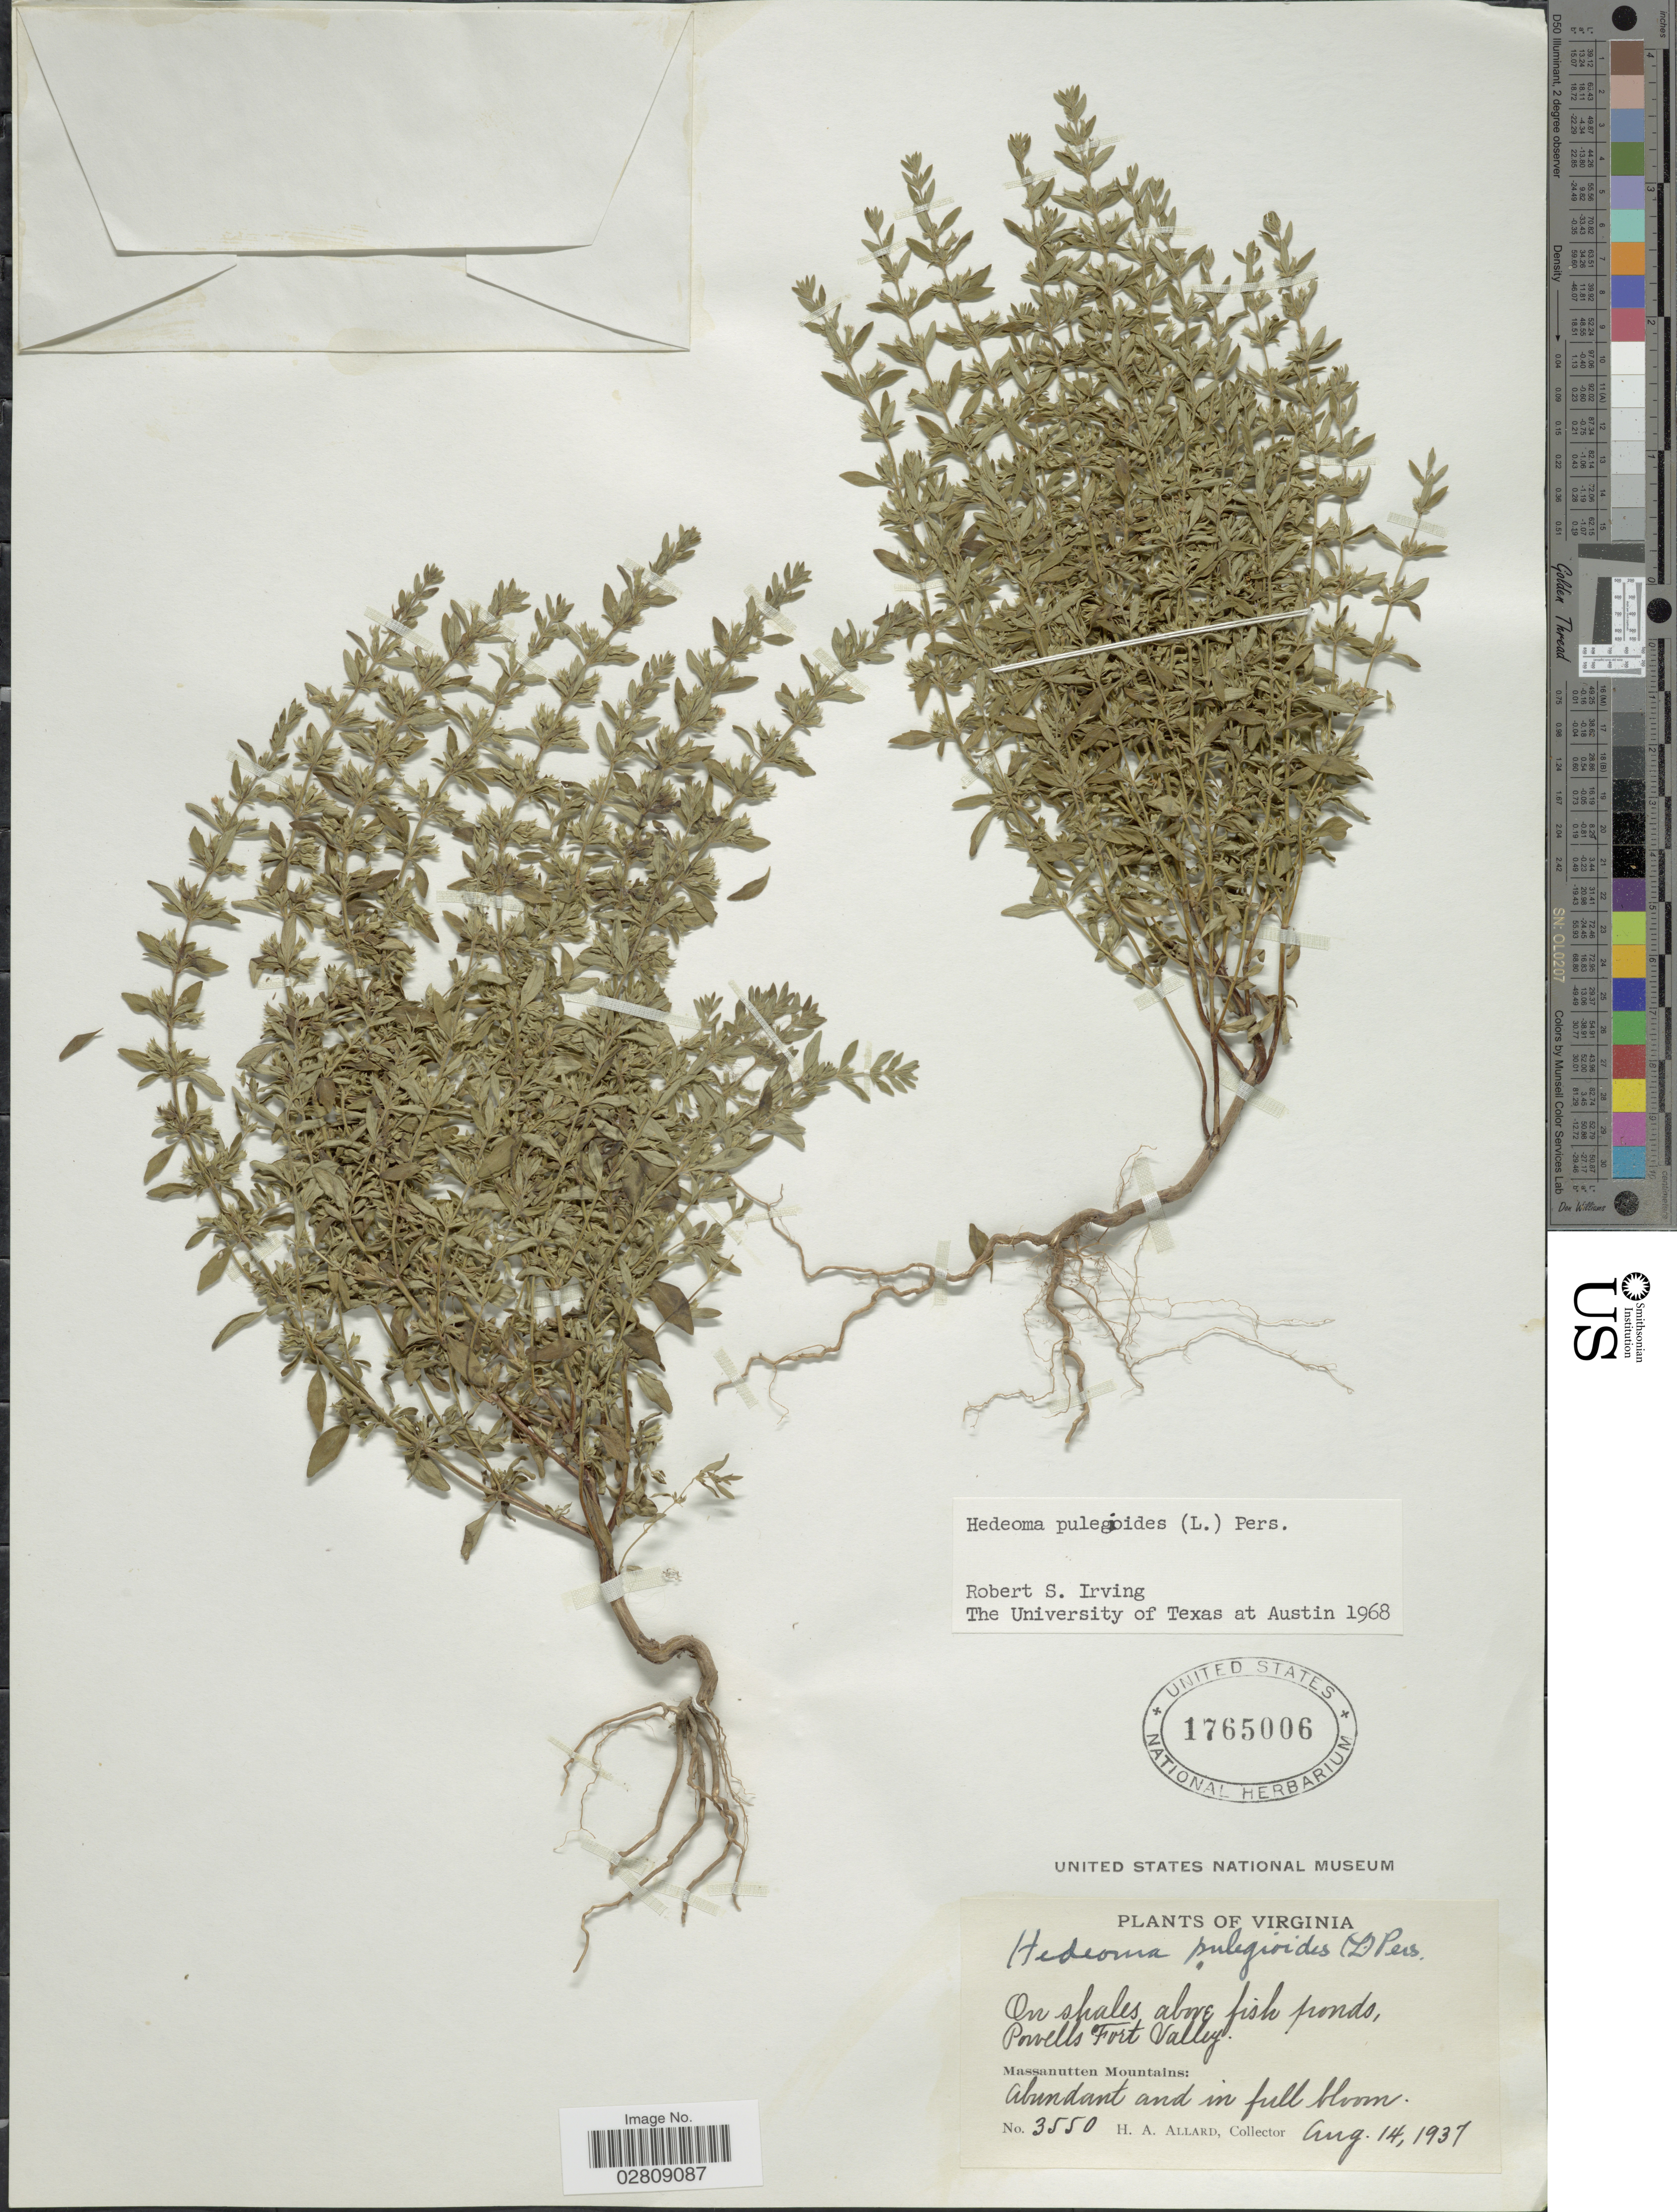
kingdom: Plantae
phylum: Tracheophyta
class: Magnoliopsida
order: Lamiales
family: Lamiaceae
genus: Hedeoma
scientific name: Hedeoma pulegioides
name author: (L.) Pers.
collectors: H. A. Allard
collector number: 3550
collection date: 1937-08-14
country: United States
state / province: Virginia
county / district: Shenandoah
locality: On shales above fish ponds, Powells Fort Valley. Massanutten Mountains.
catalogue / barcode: US 1765006